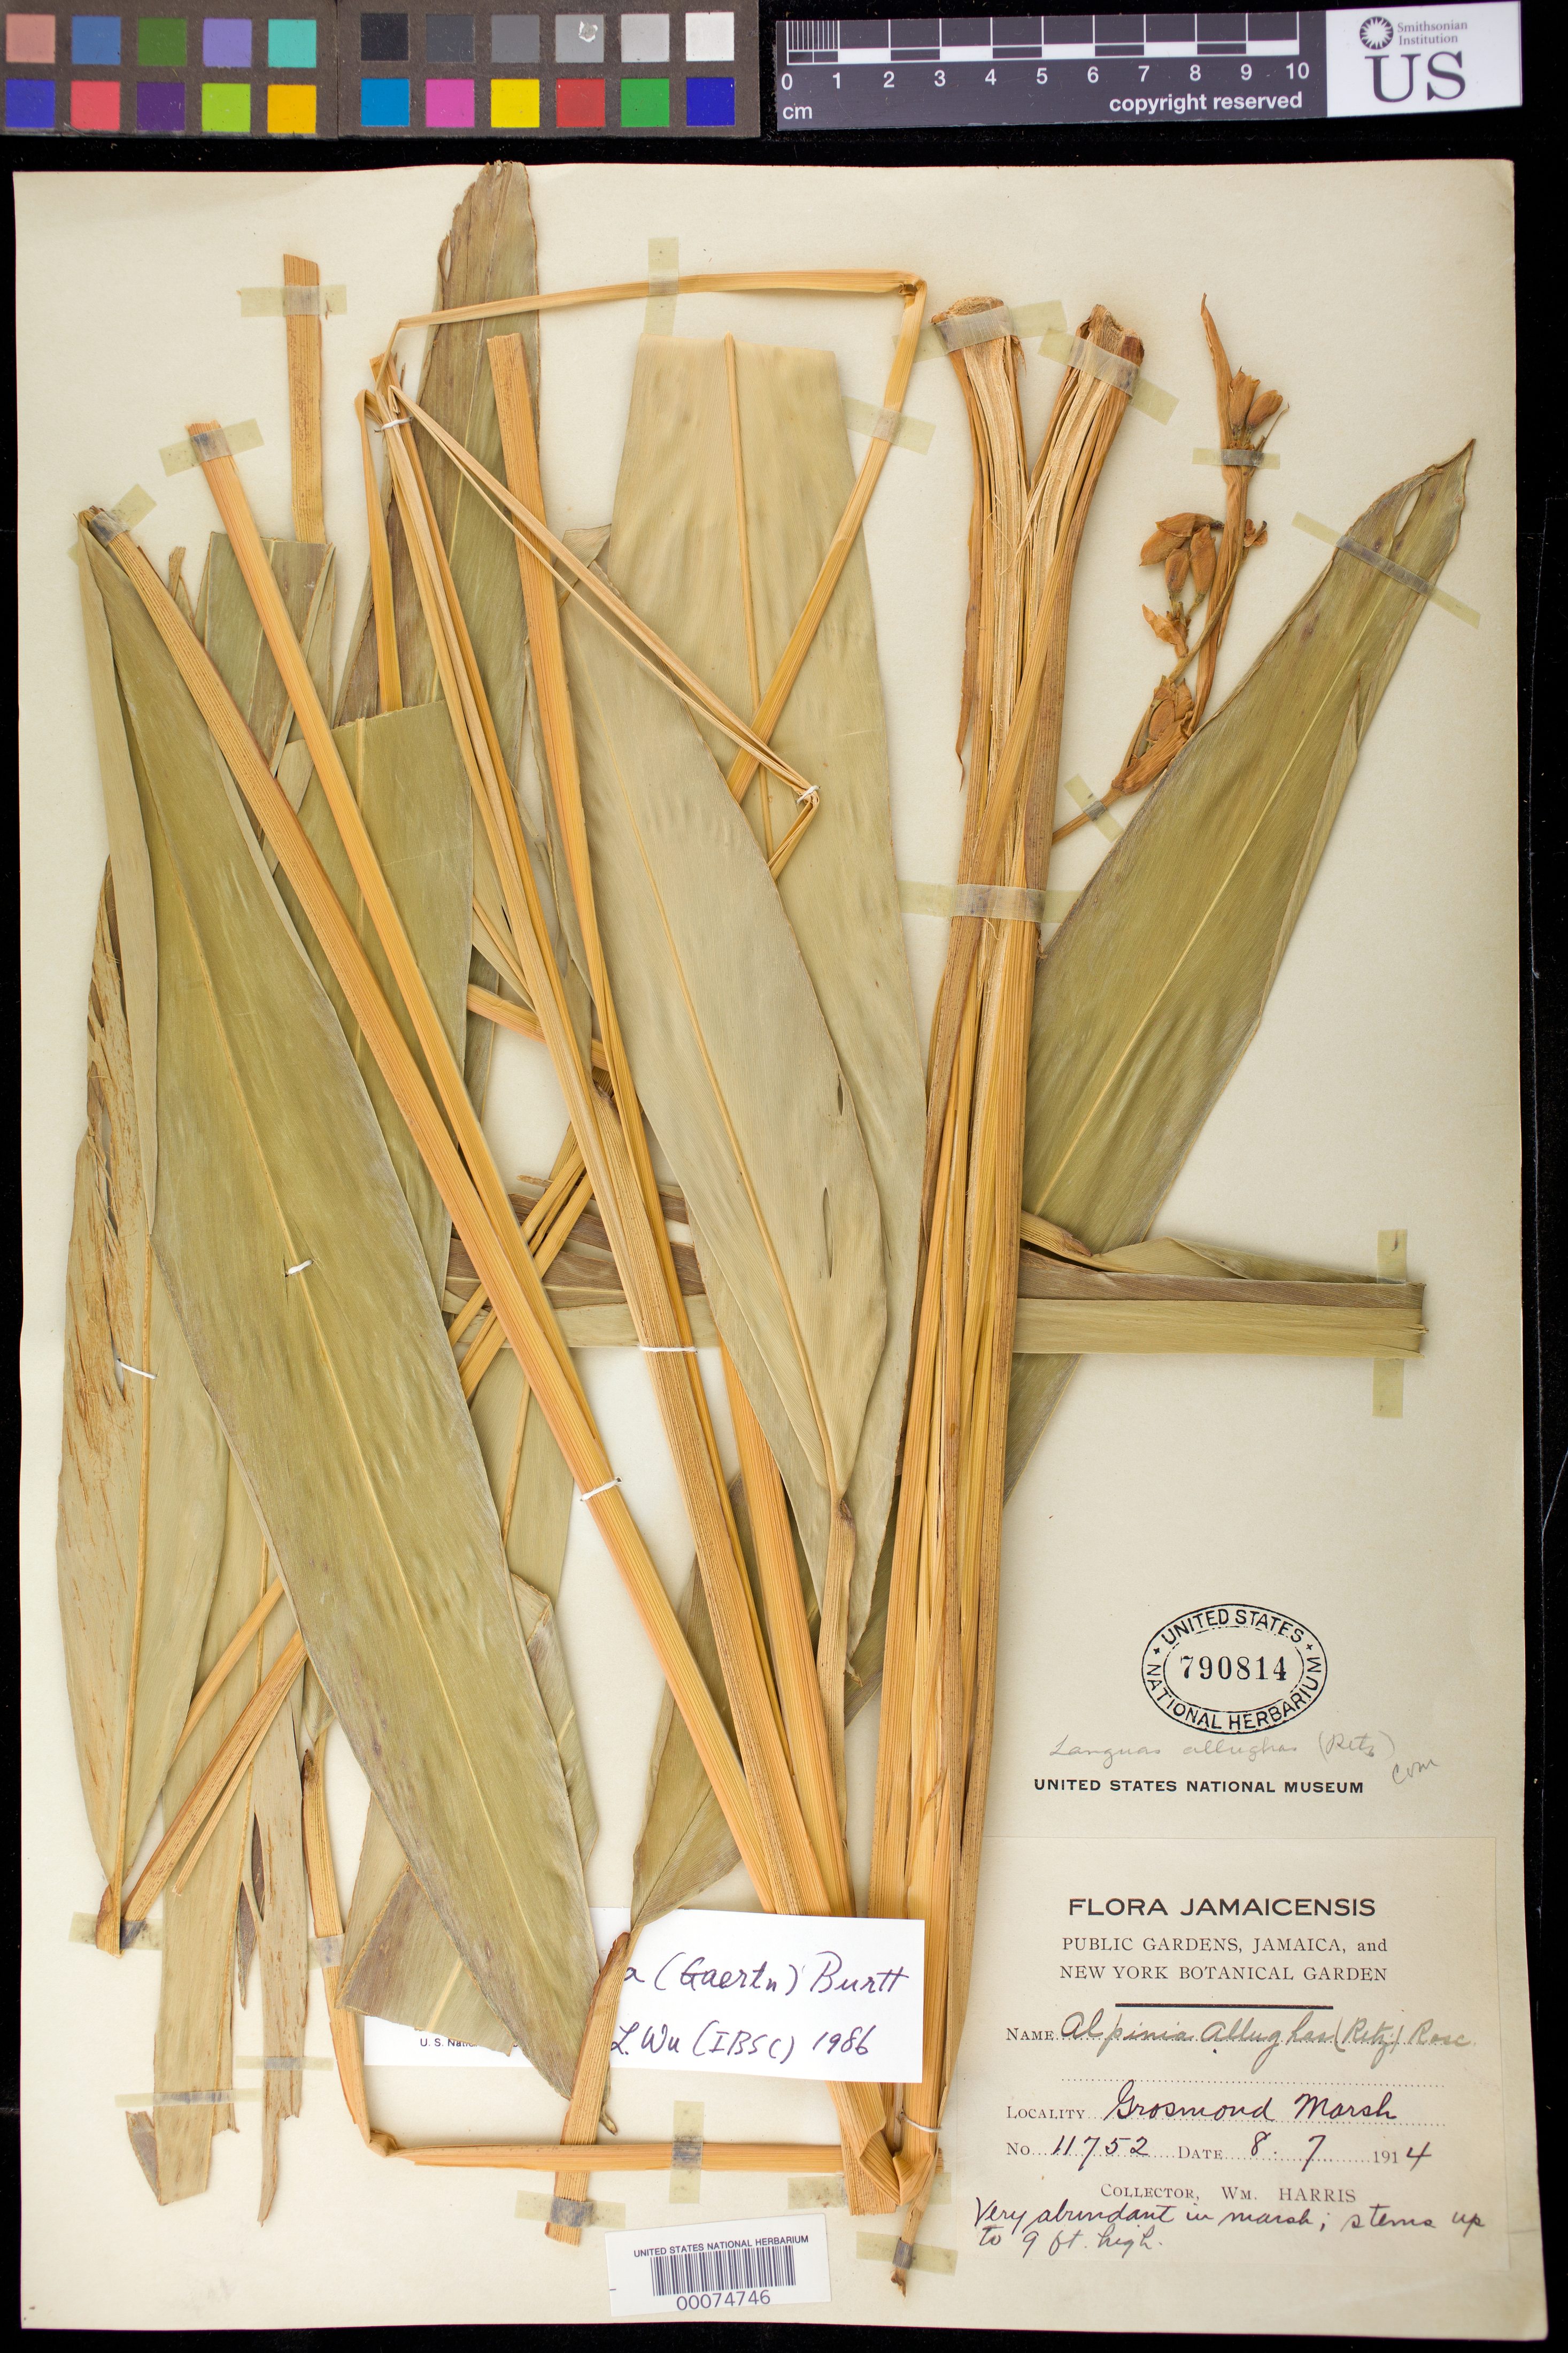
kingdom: Plantae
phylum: Tracheophyta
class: Liliopsida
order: Zingiberales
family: Zingiberaceae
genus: Alpinia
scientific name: Alpinia nigra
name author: (Gaertn.) B.L. Burtt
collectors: W. H. Harris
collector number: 11752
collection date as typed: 08 Jul 1914 or 07 Aug 1914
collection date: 1914-07-08 or 1914-08-07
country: Jamaica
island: Greater Antilles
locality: Grosmond marsh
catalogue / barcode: US 790814